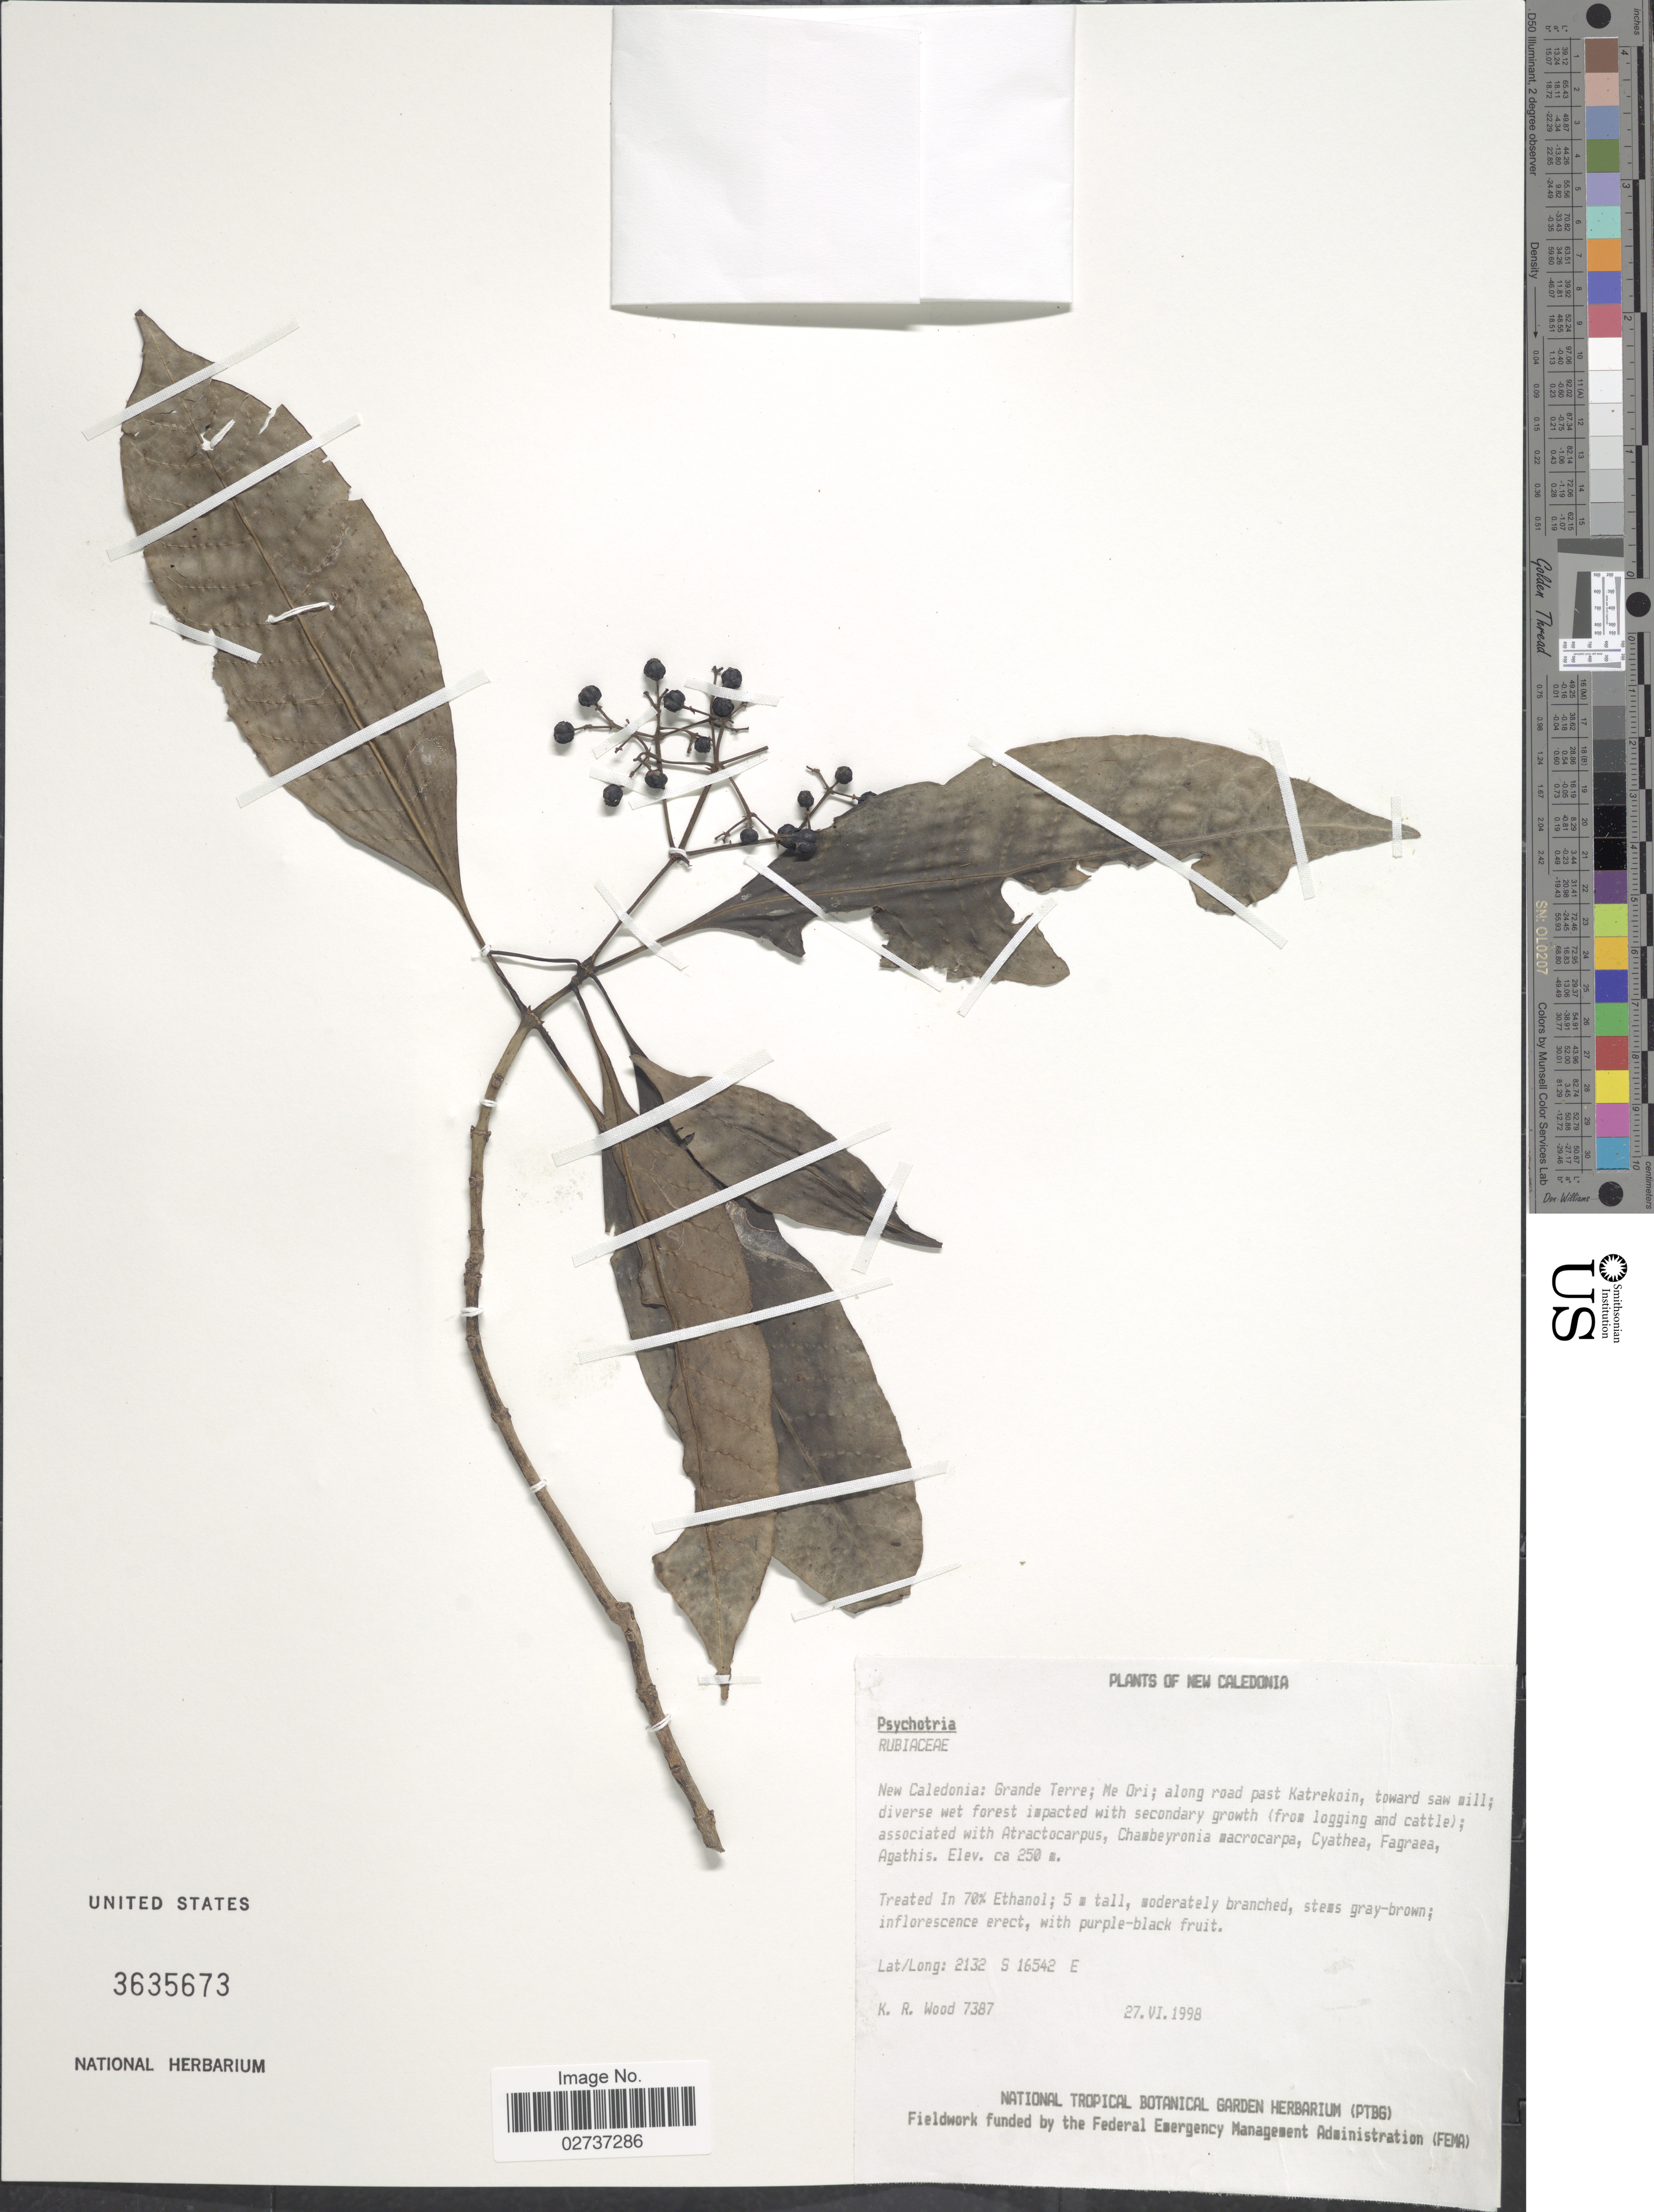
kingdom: Plantae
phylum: Tracheophyta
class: Magnoliopsida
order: Gentianales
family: Rubiaceae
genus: Psychotria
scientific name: Psychotria sp.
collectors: K. R. Wood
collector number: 7387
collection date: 1998-06-27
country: New Caledonia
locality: Grand Terre, Me Ori, Bougen river above Katrikoin, toward saw mill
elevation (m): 250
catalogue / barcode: US 3635673